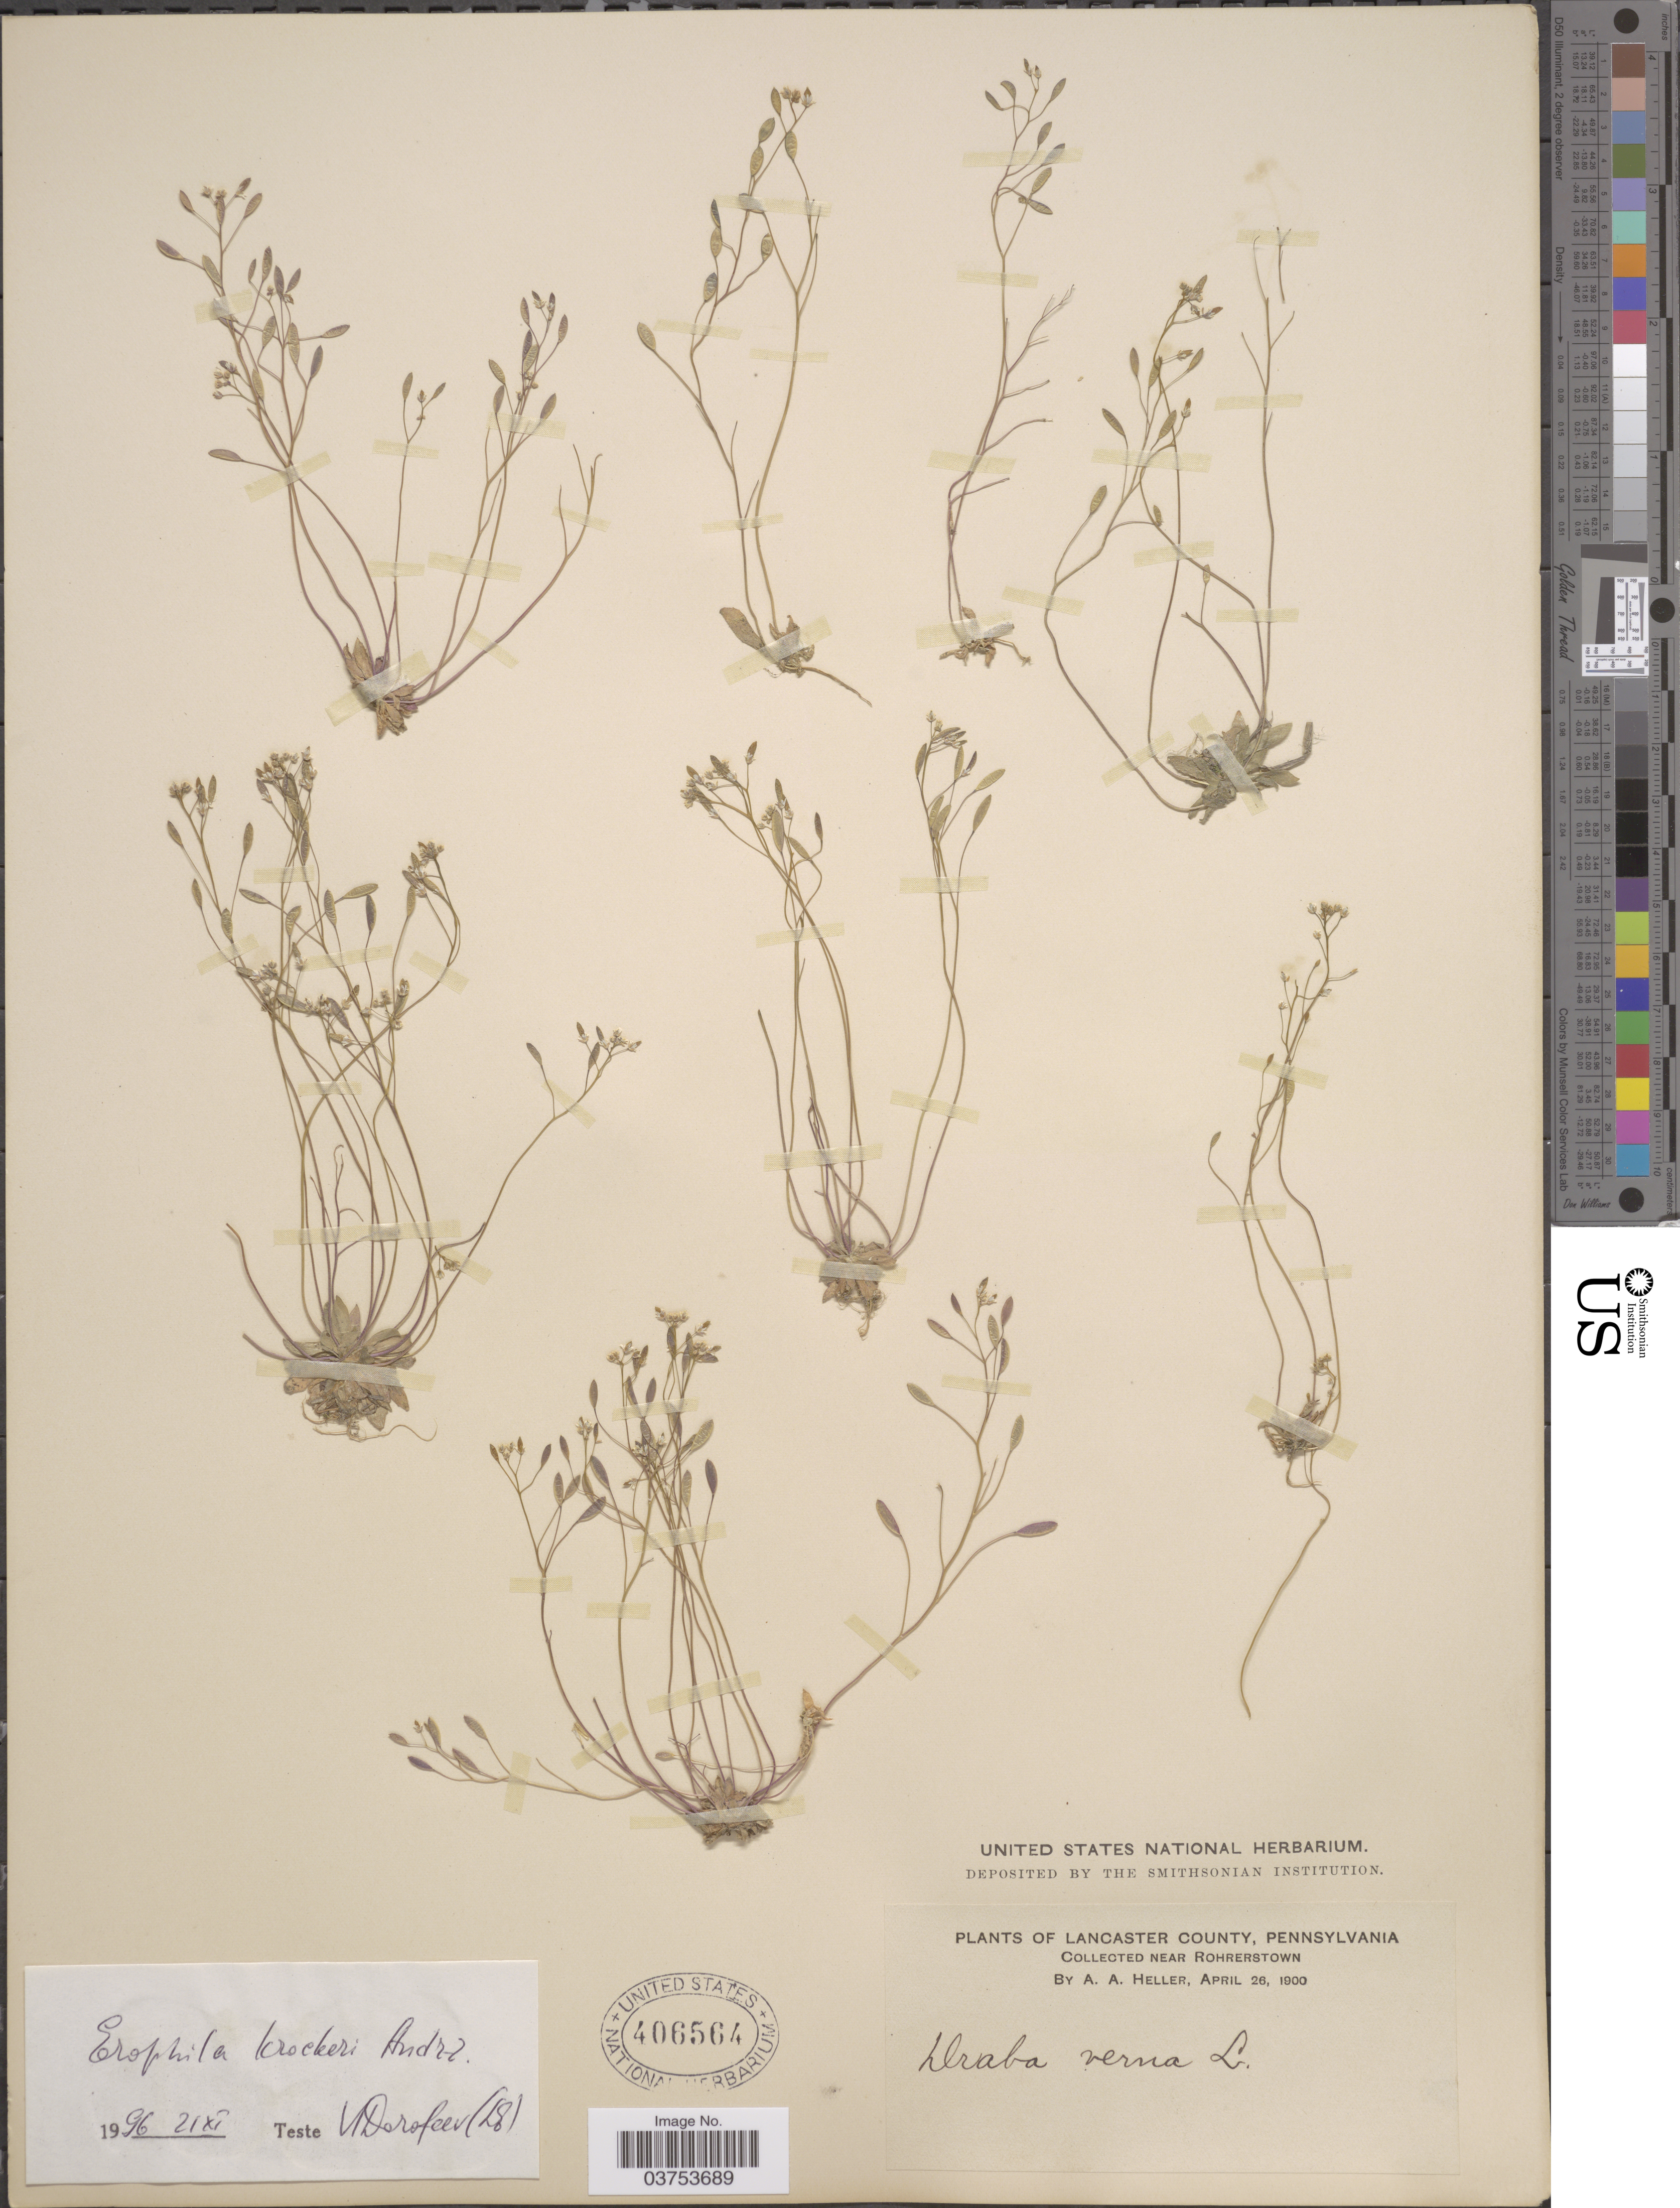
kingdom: Plantae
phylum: Tracheophyta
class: Magnoliopsida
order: Brassicales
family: Brassicaceae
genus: Erophila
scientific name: Erophila verna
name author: (L.) DC.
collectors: A. A. Heller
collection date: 1900-04-26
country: United States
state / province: Pennsylvania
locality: Lancaster County. Near Rohrerstown.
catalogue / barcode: US 406564